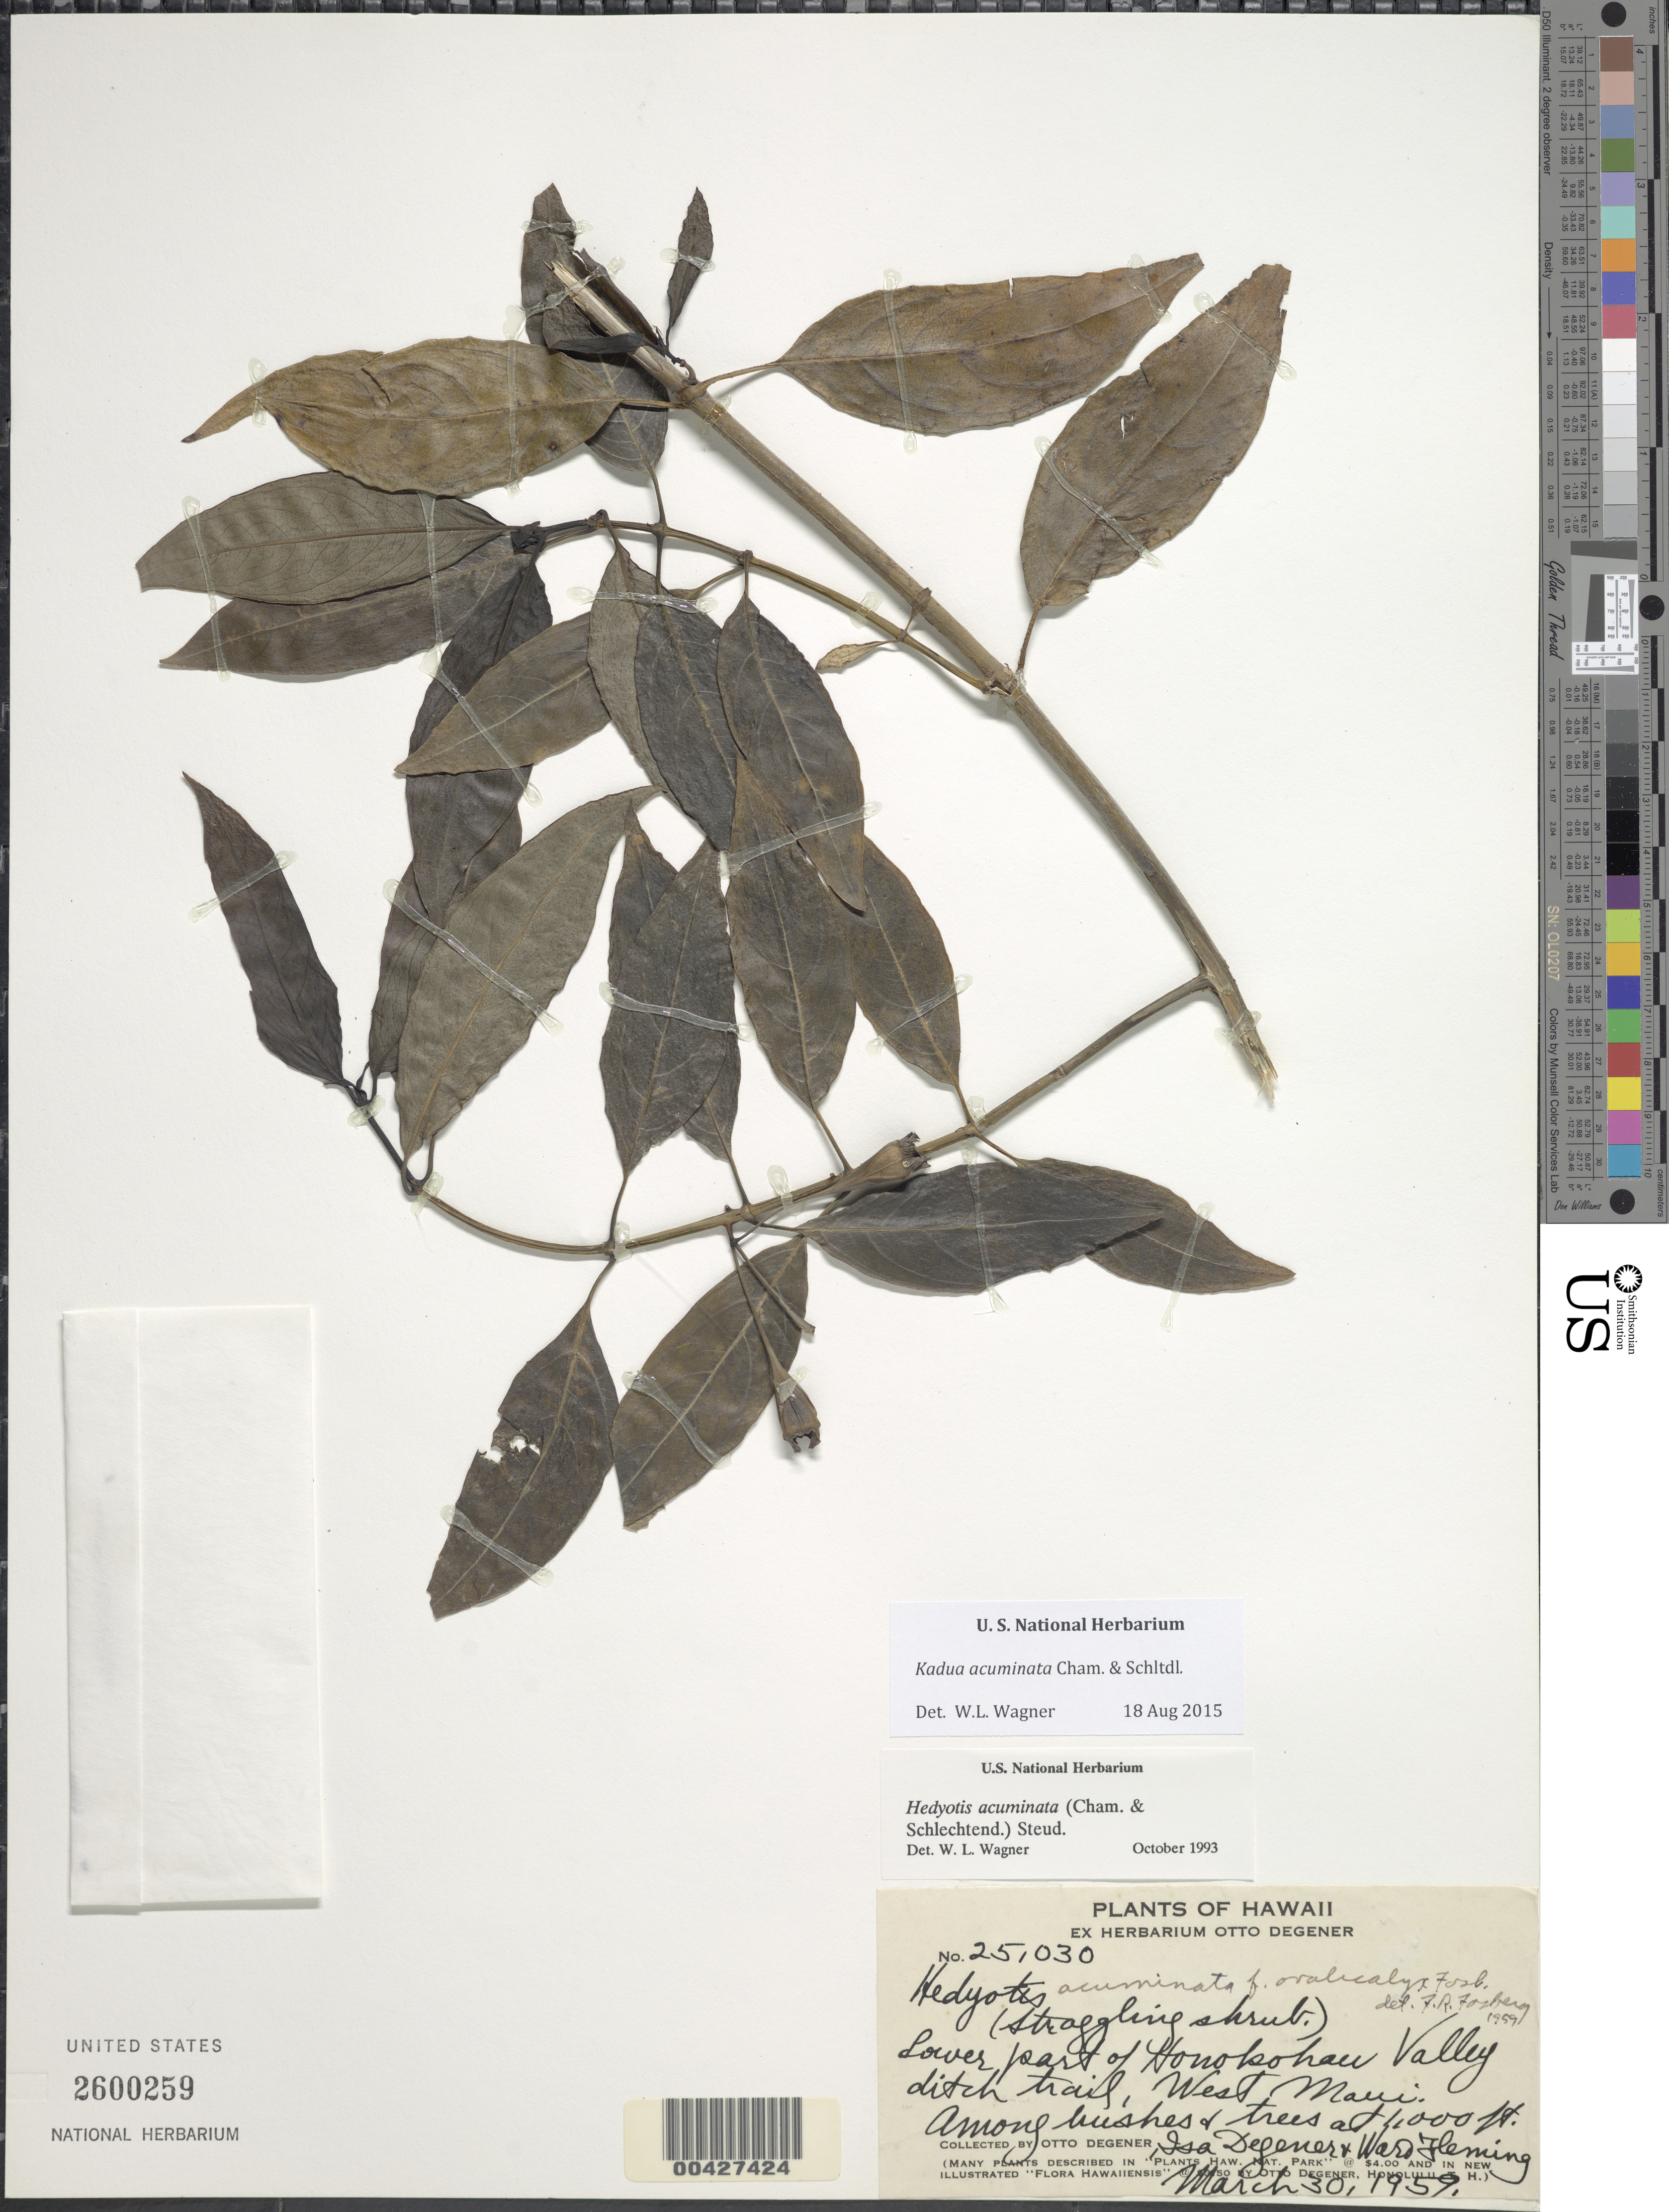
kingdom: Plantae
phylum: Tracheophyta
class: Magnoliopsida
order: Gentianales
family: Rubiaceae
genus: Kadua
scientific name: Kadua acuminata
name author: Cham. & Schltdl.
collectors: O. Degener, I. Degener & W. Fleming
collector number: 25030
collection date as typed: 30 Mar 1959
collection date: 1959-03-30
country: United States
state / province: Hawaii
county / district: Maui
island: Maui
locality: Lower part of Honokohau Valley, ditch trail, West Maui.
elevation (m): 305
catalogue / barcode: US 2600259